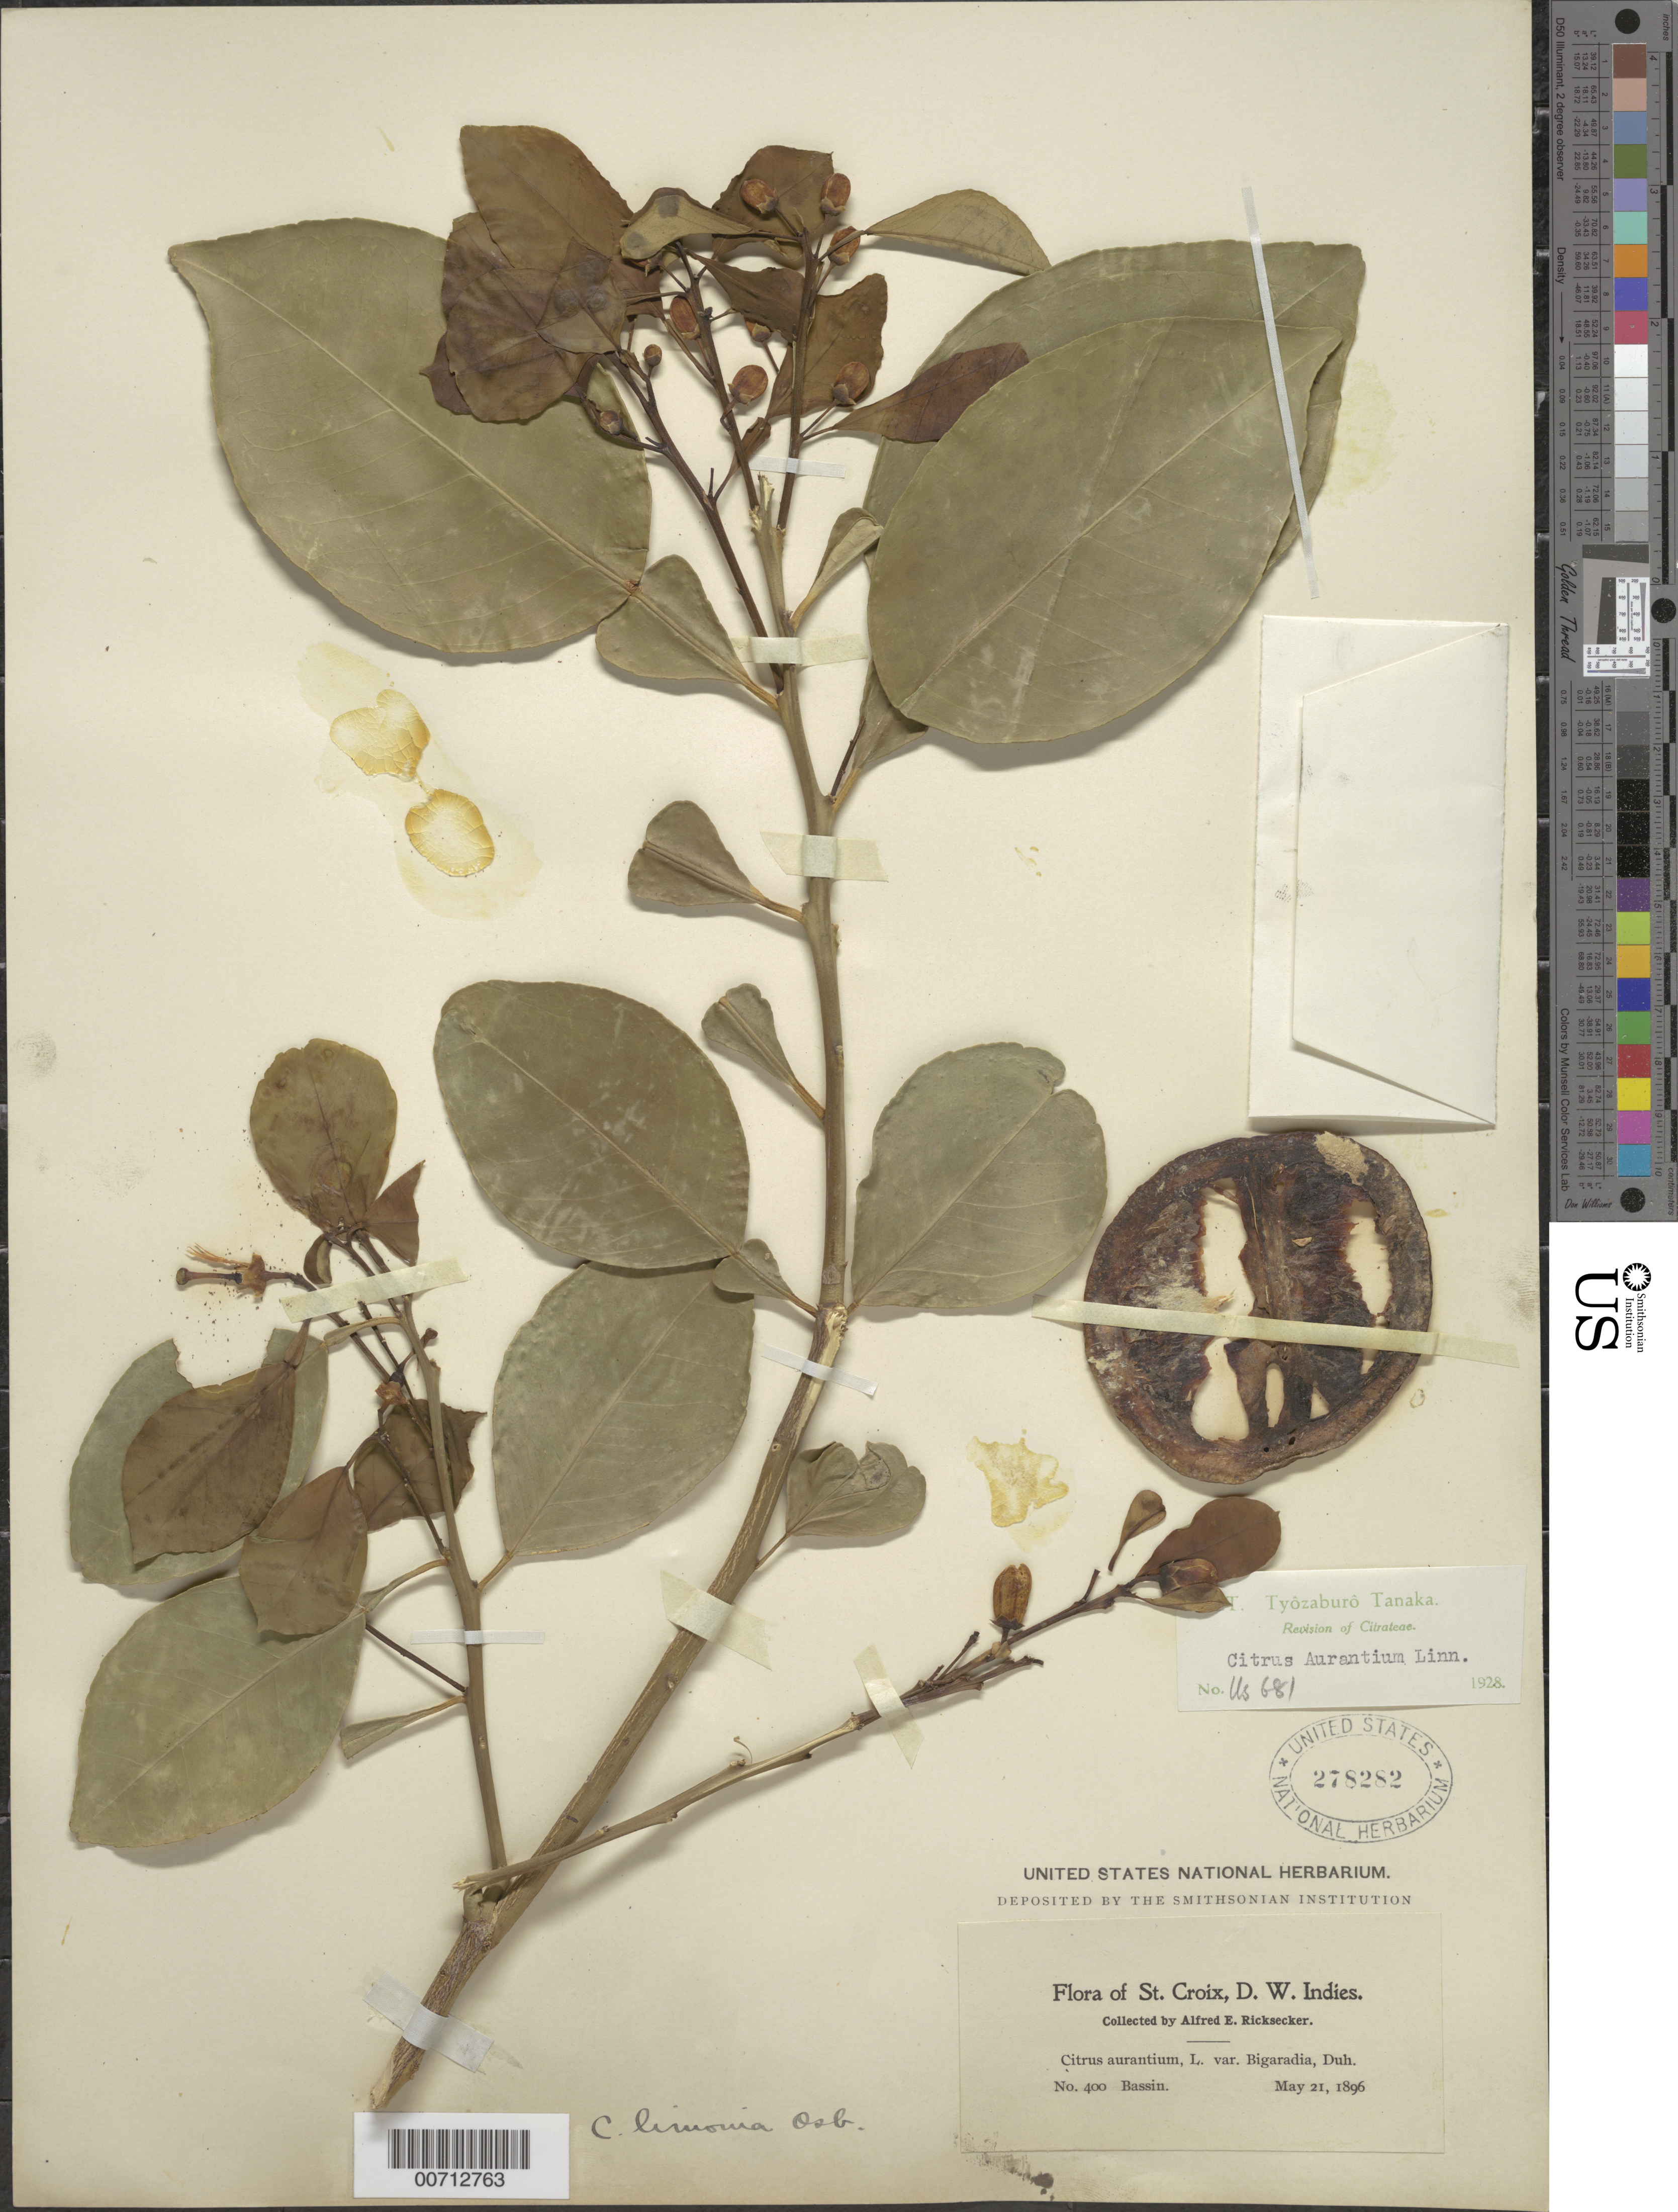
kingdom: Plantae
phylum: Tracheophyta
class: Magnoliopsida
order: Sapindales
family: Rutaceae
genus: Citrus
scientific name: Citrus x aurantium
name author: L.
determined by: Tanaka, T.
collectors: A. E. Ricksecker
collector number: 400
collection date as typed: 21 May 1896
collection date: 1896-05-21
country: U.S. Virgin Islands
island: St. Croix Island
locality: Bassin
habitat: Bassin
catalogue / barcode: US 278282